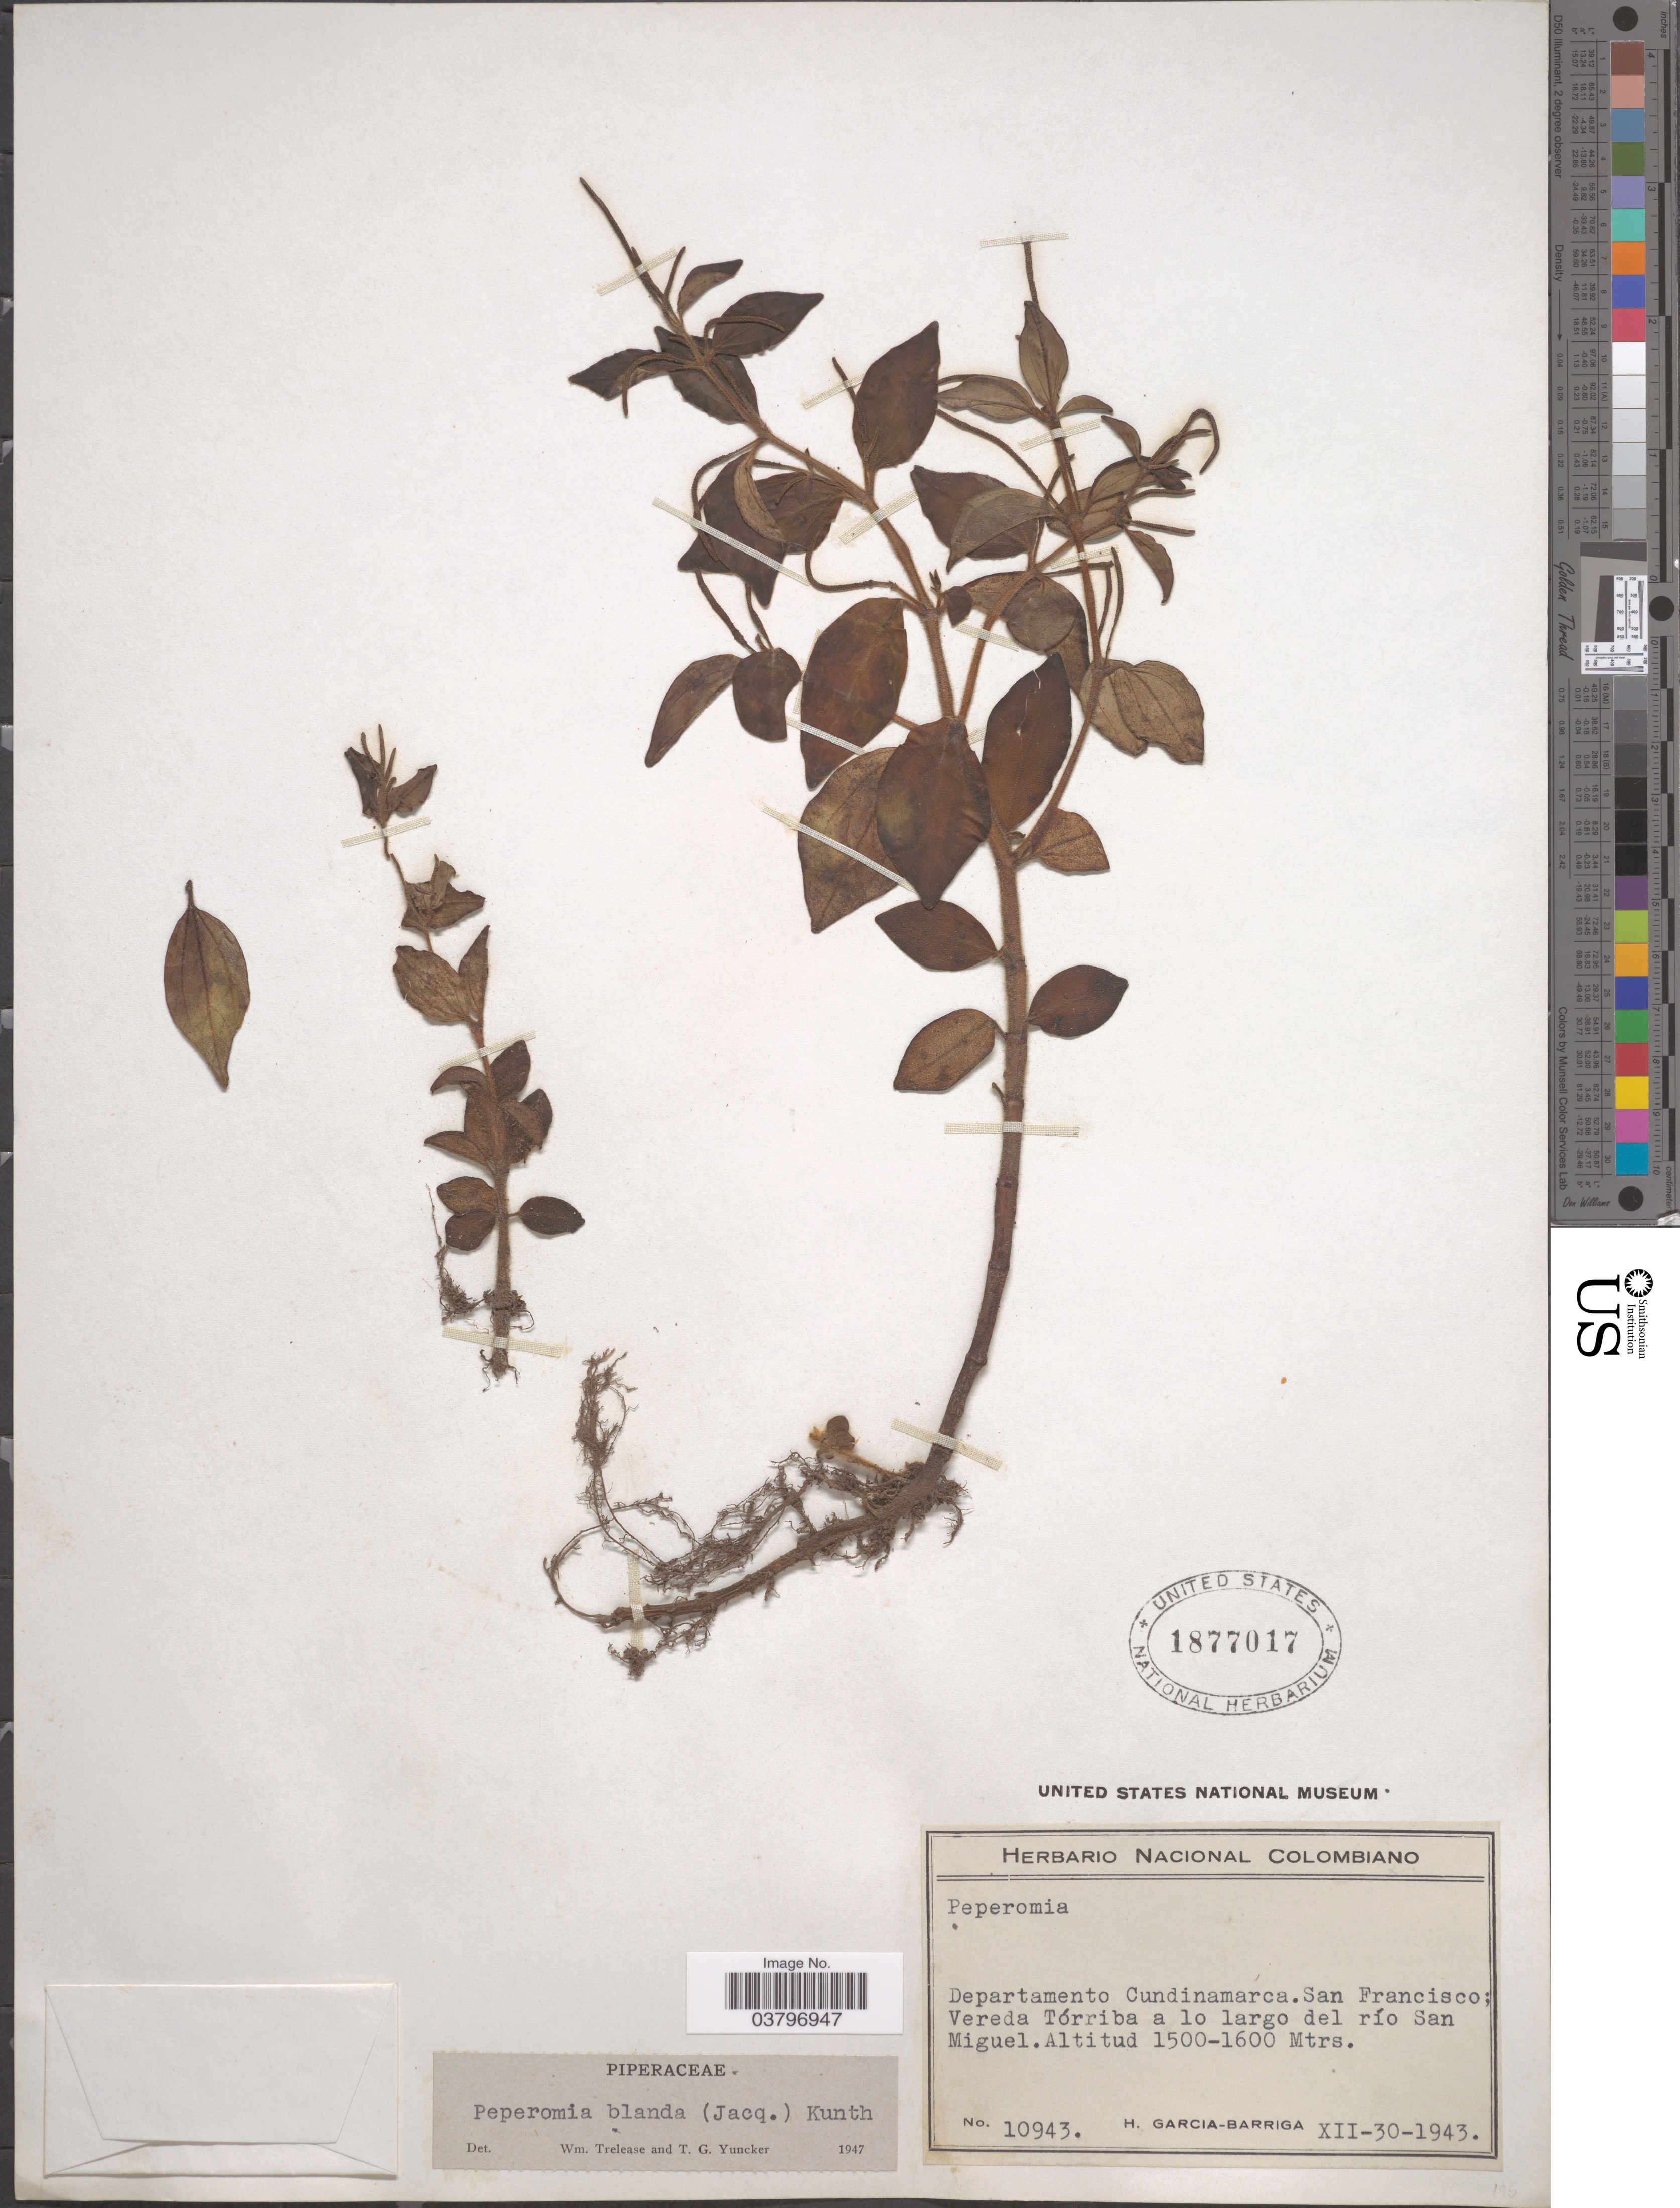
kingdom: Plantae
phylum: Tracheophyta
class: Magnoliopsida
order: Piperales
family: Piperaceae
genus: Peperomia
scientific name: Peperomia blanda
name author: (Jacq.) Kunth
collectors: H. García Barriga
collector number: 10943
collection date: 1943-12-30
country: Colombia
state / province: Cundinamarca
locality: Departamento Cundinamarca. San Francisco; Vereda Tórriba a lo largo del río San Miguel.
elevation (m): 1500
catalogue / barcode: US 1877017